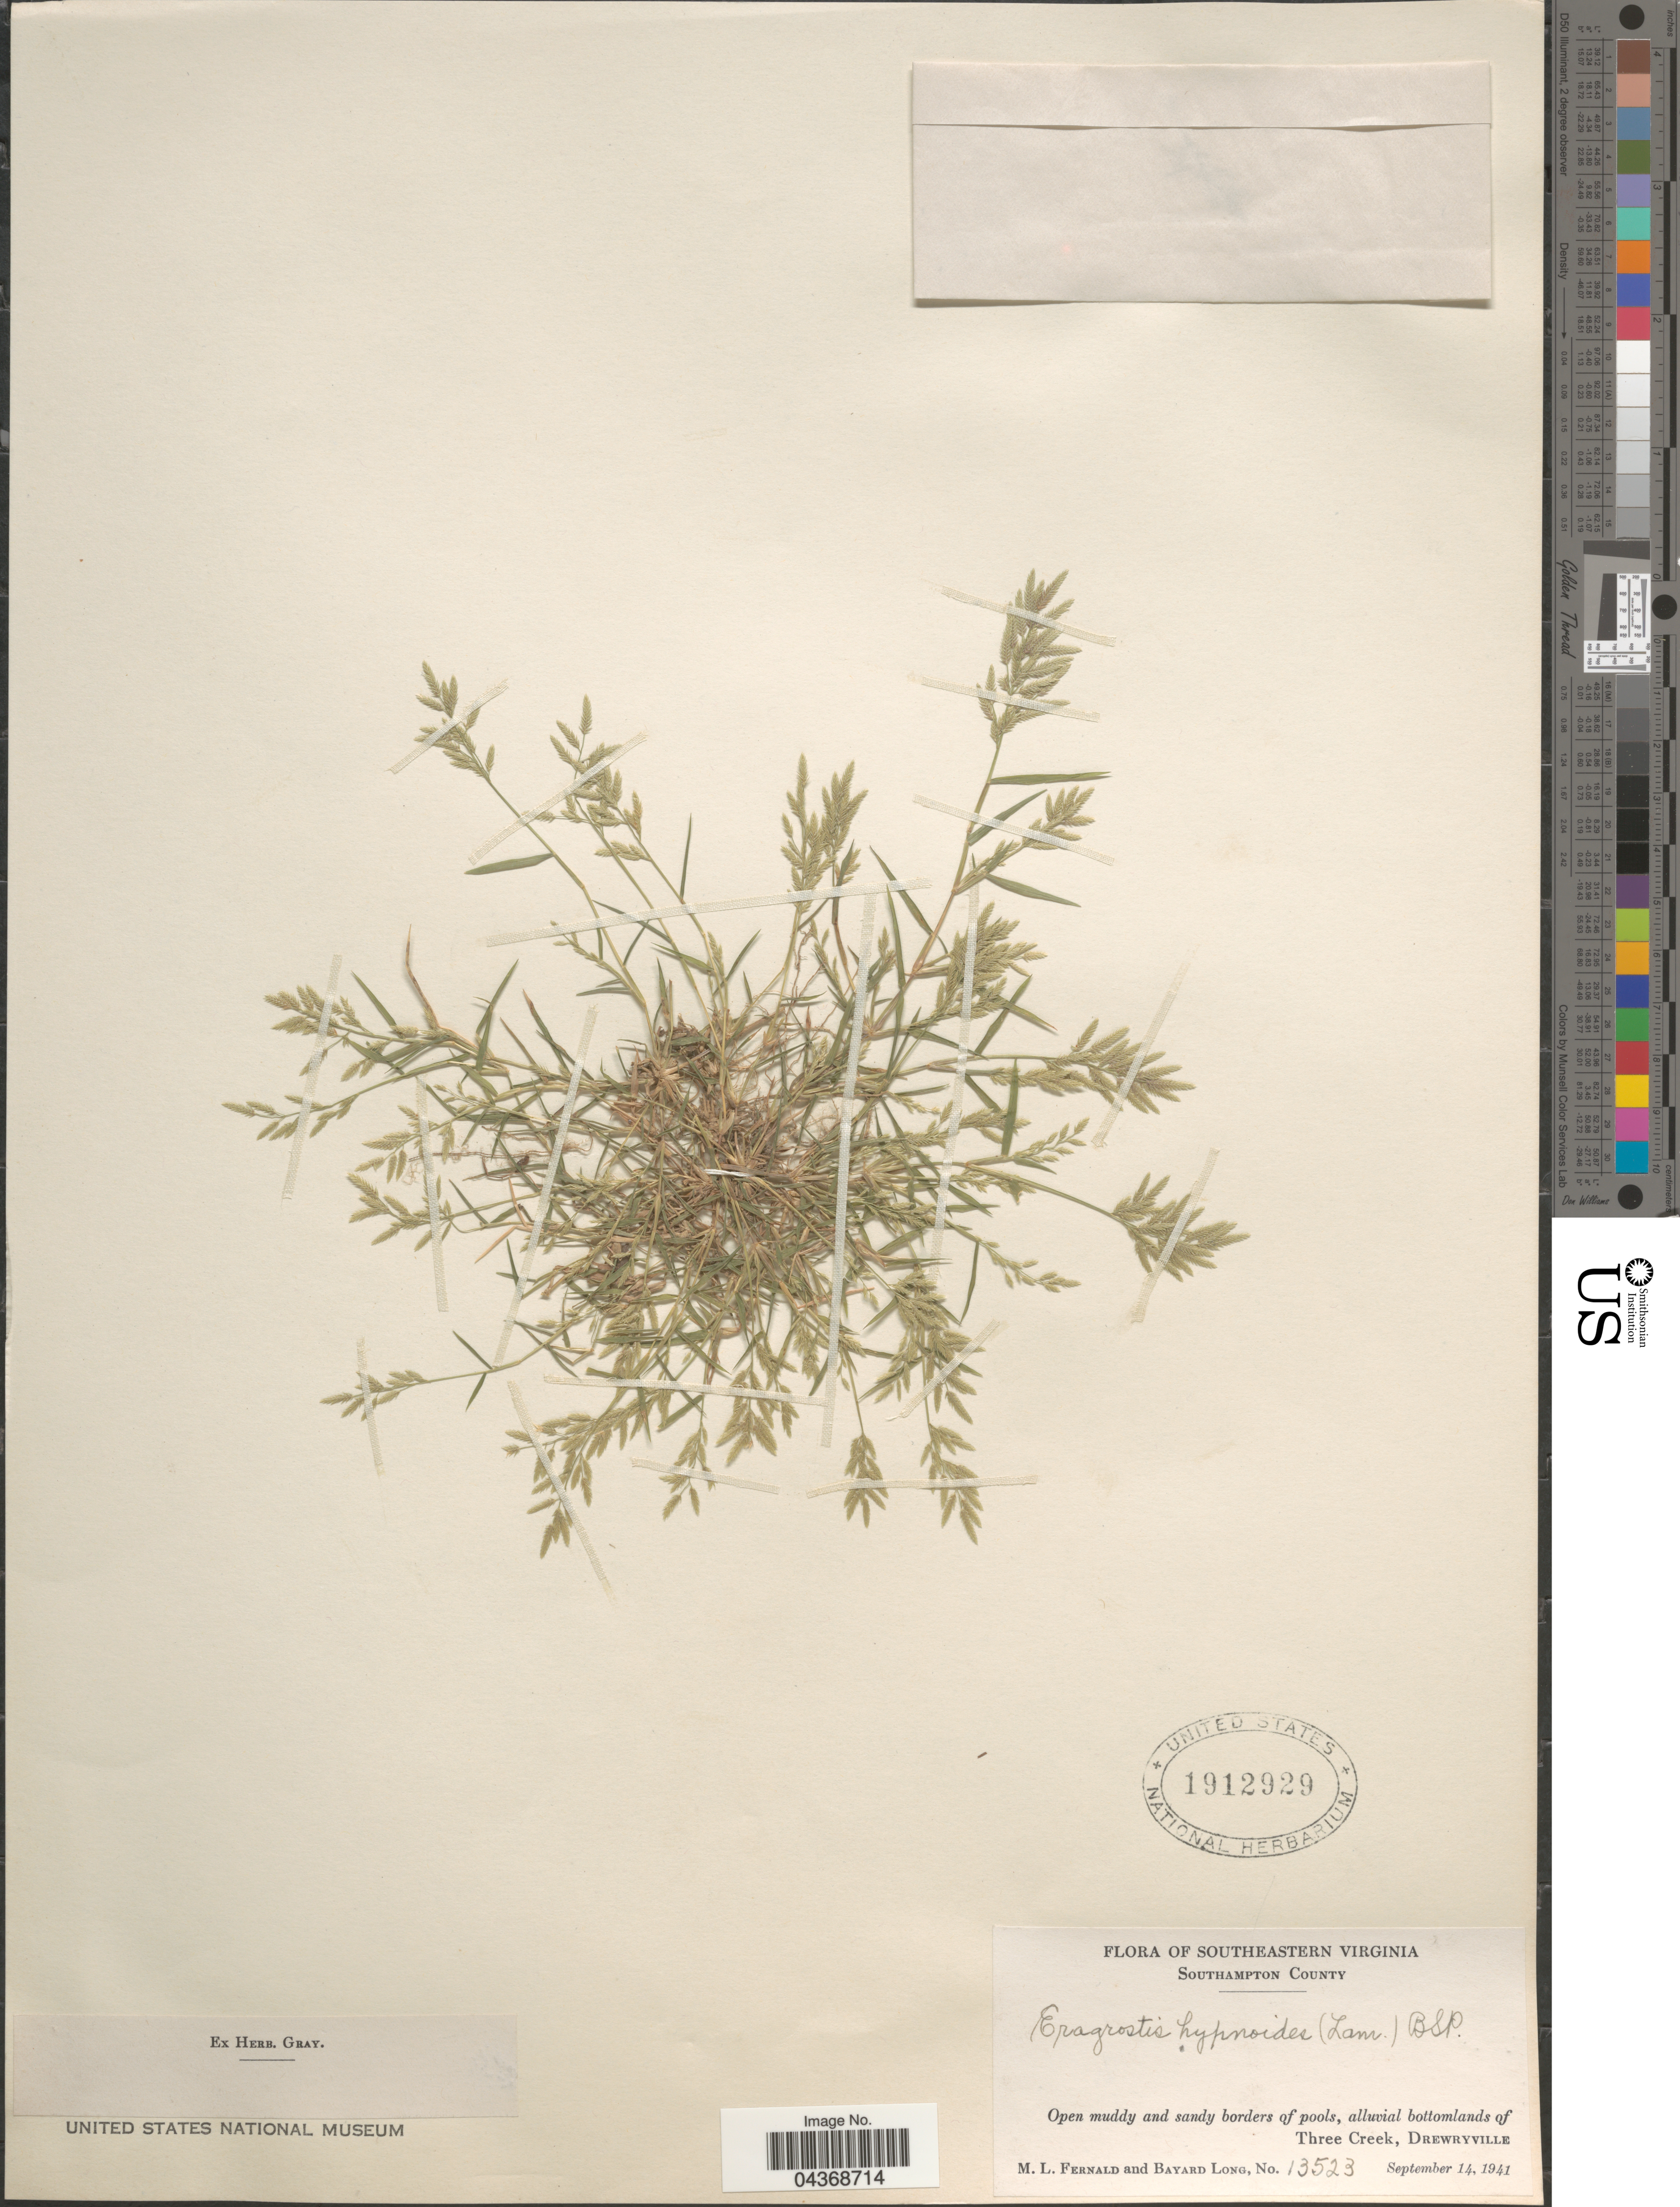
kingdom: Plantae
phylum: Tracheophyta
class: Liliopsida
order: Poales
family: Poaceae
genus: Eragrostis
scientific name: Eragrostis hypnoides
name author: (Lam.) Britton, Stearns & Poggenb.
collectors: M. L. Fernald & B. Long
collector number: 13523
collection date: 1941-09-14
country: United States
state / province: Virginia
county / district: Southampton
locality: Southeastern Virginia. Southampton County. Alluvial bottomlands of Three Creek, Drewryville.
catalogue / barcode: US 1912929